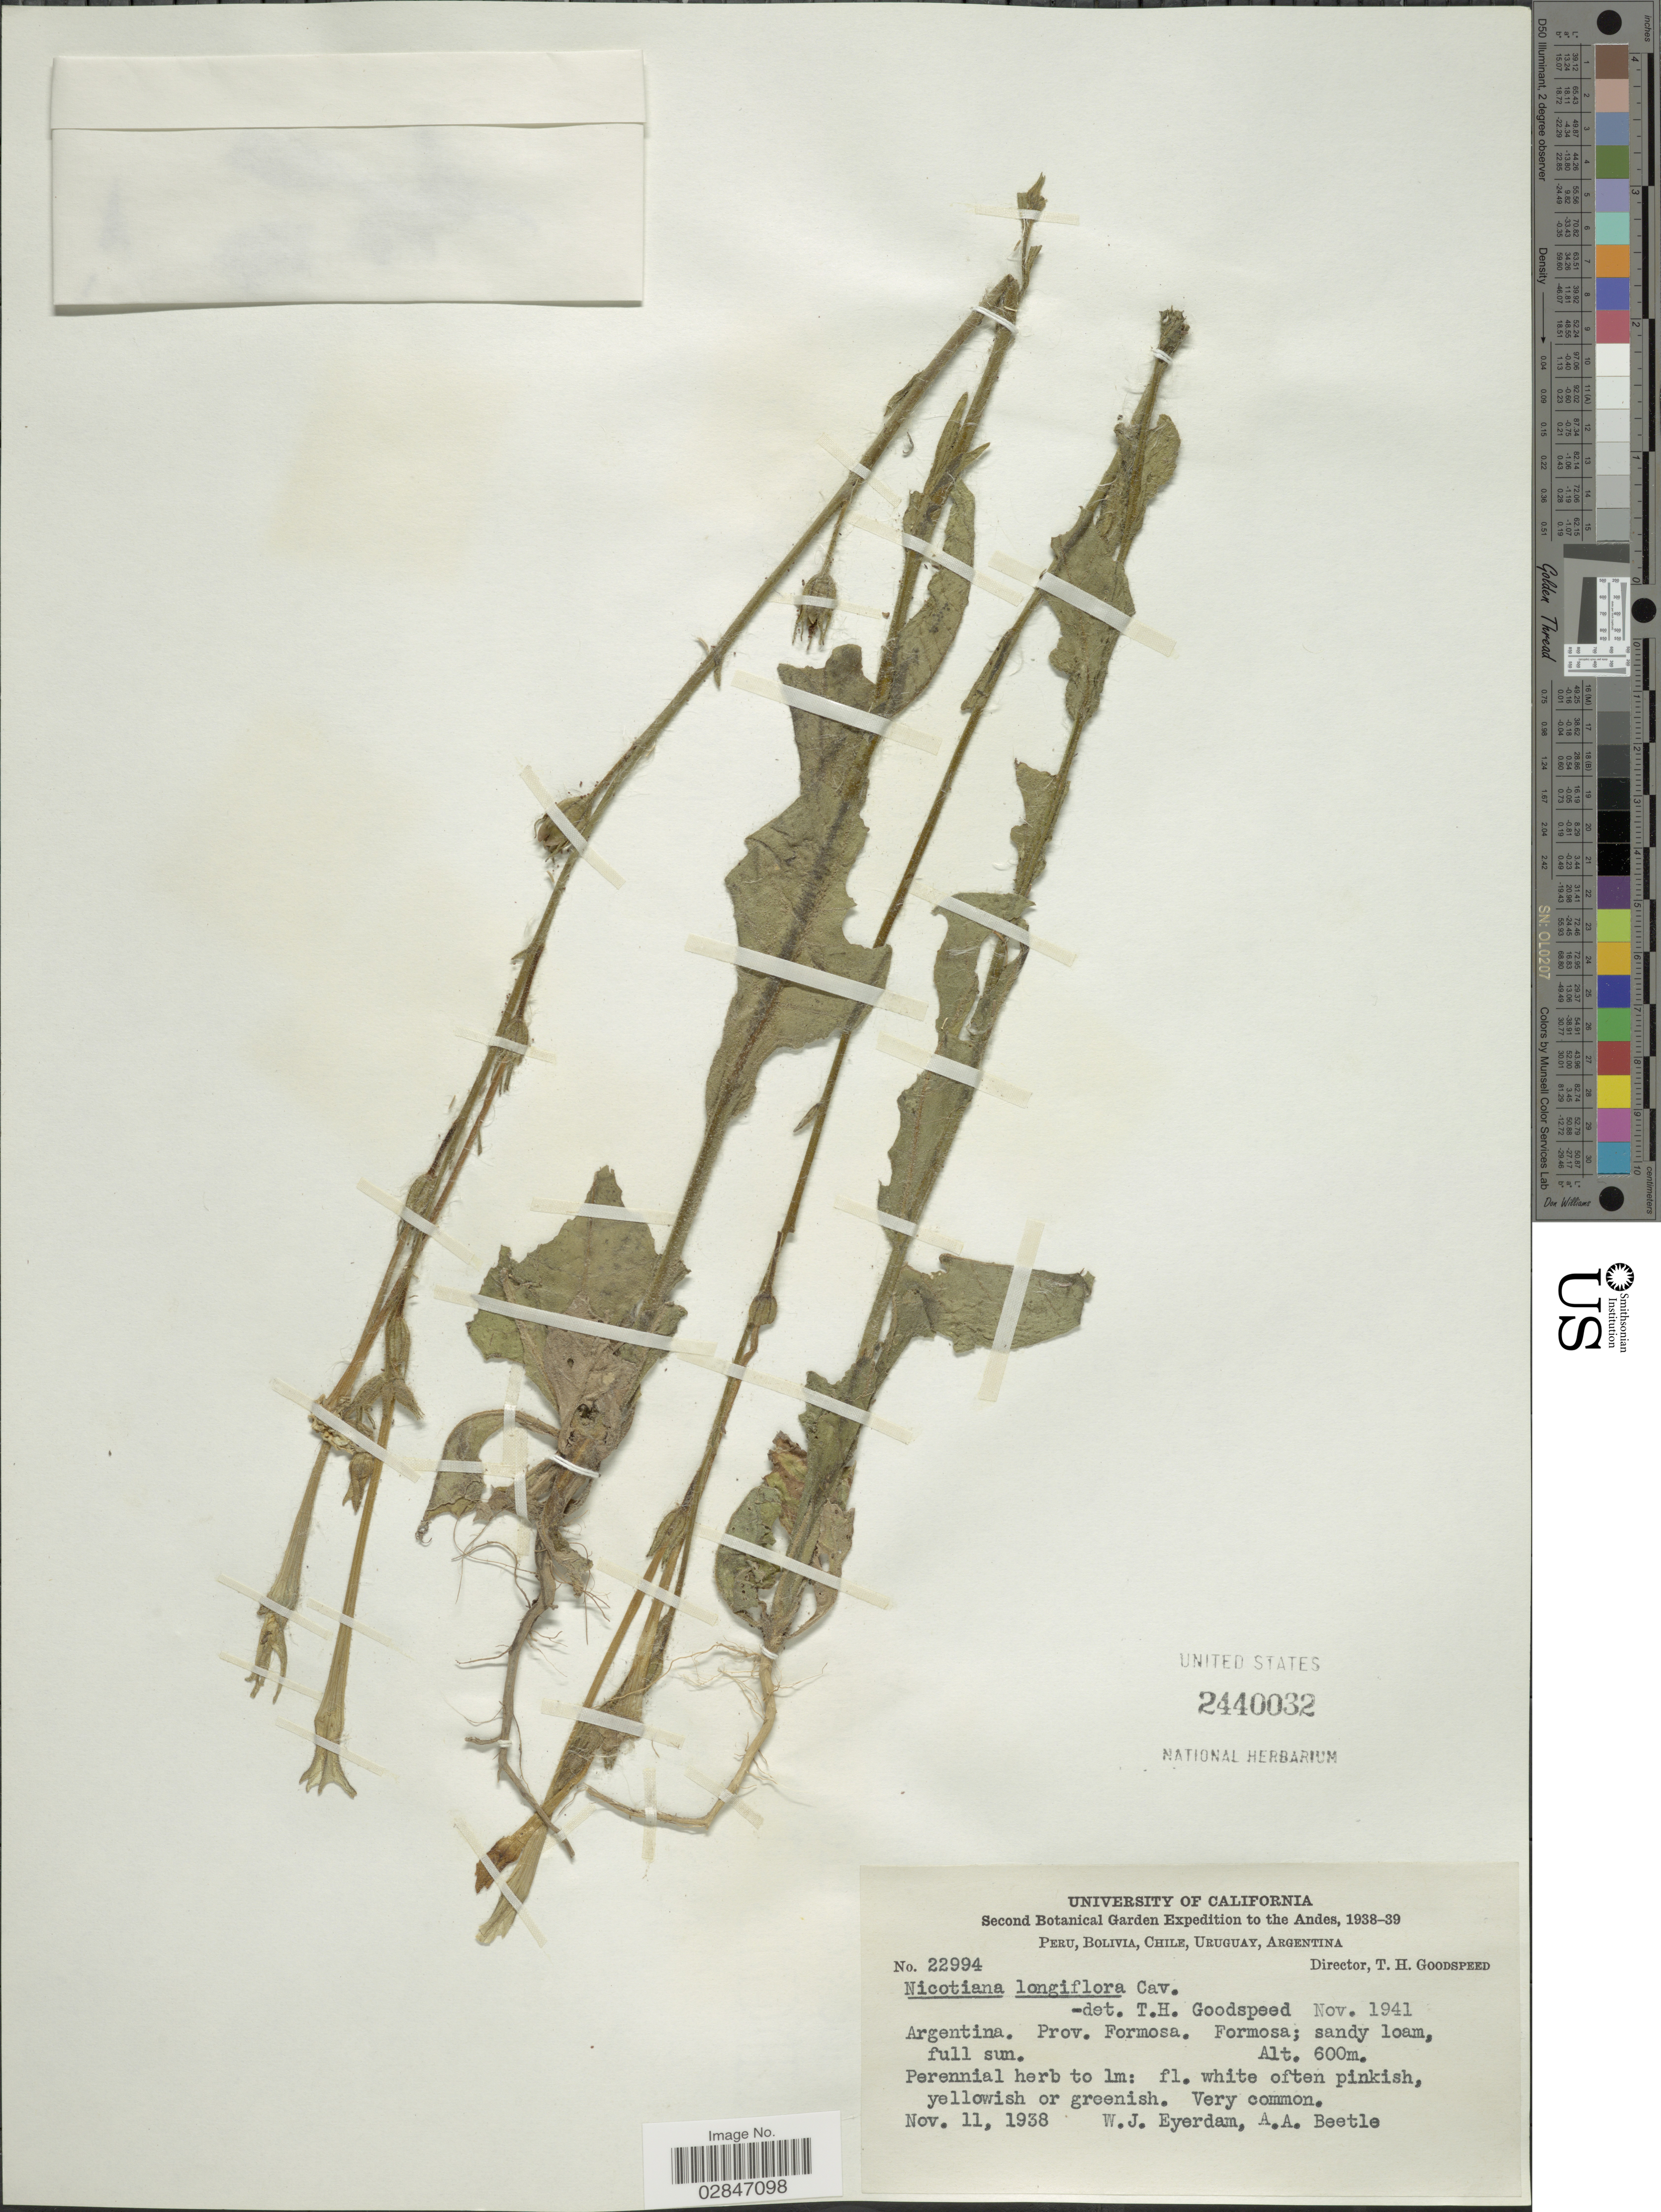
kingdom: Plantae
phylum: Tracheophyta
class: Magnoliopsida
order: Solanales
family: Solanaceae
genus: Nicotiana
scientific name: Nicotiana longiflora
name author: Cav.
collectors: W. J. Eyerdam & A. A. Beetle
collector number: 22994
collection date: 1938-11-11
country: Argentina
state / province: Formosa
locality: Prov. Formosa, Formosa, Formosa.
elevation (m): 600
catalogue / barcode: US 2440032